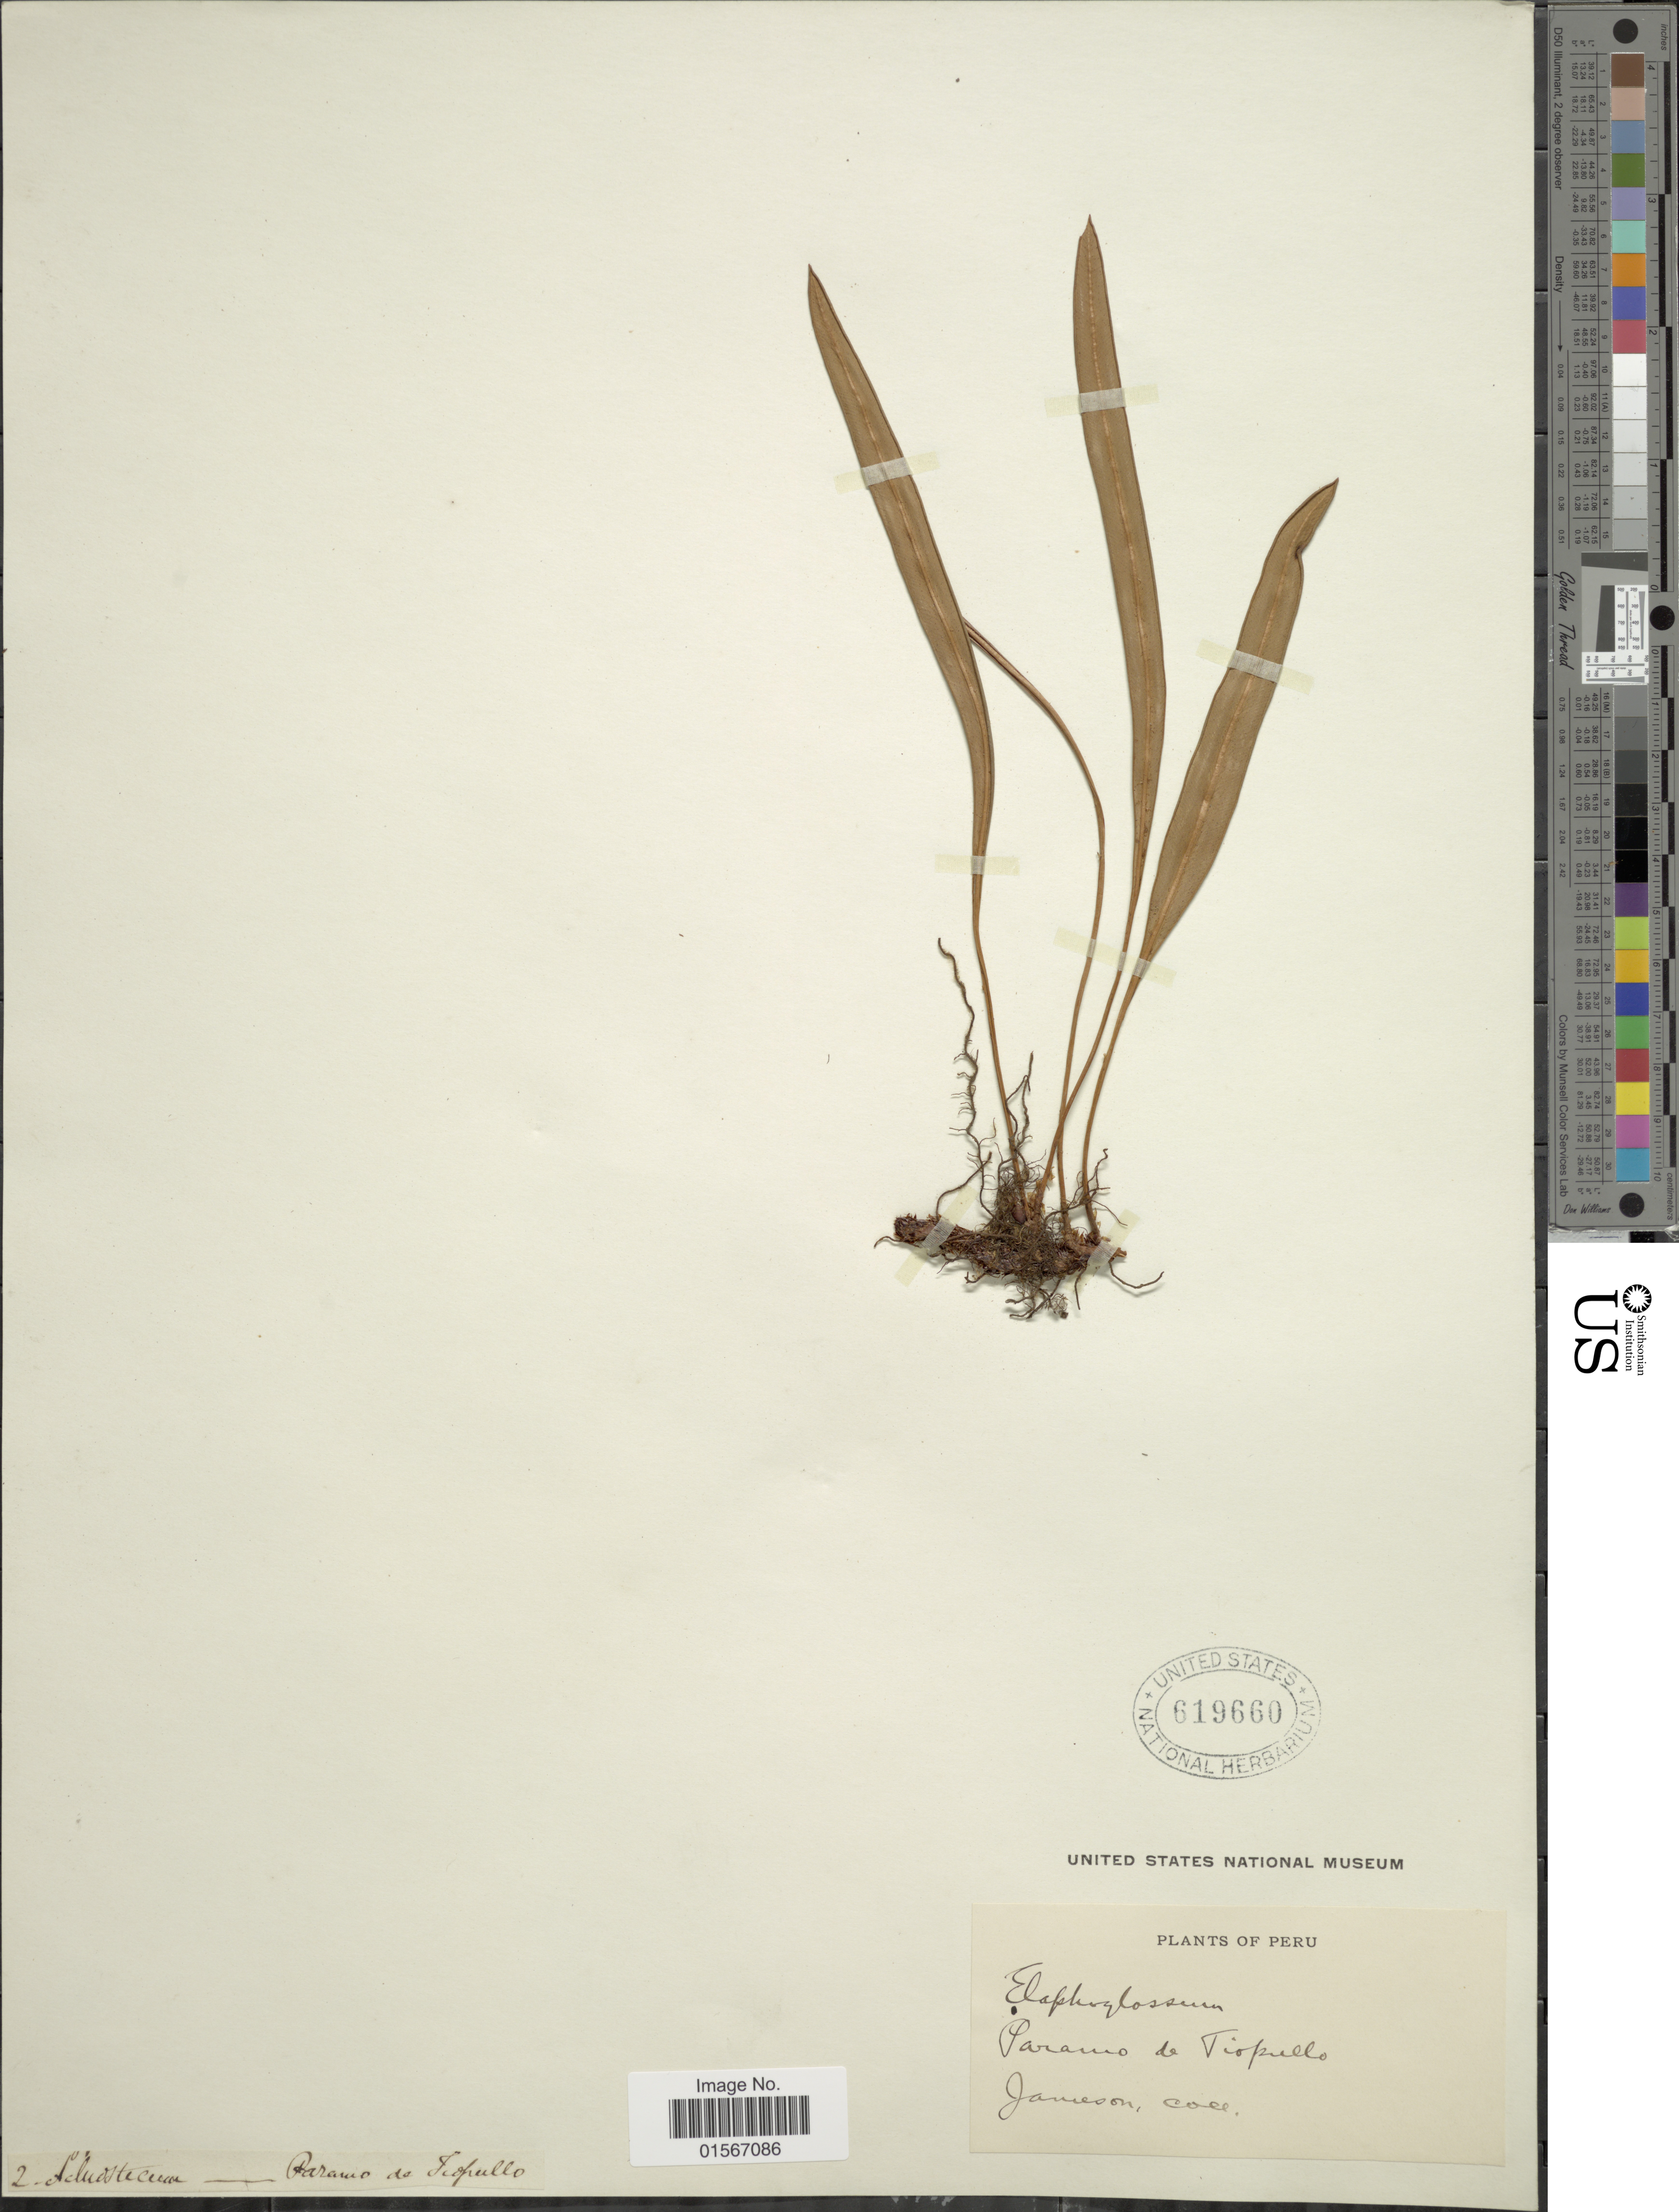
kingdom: Plantae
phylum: Tracheophyta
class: Polypodiopsida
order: Polypodiales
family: Dryopteridaceae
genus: Elaphoglossum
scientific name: Elaphoglossum minutum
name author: (Pohl ex Fée) T. Moore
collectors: -- Jameson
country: Peru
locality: Paramo de Tiopullo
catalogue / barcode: US 619660